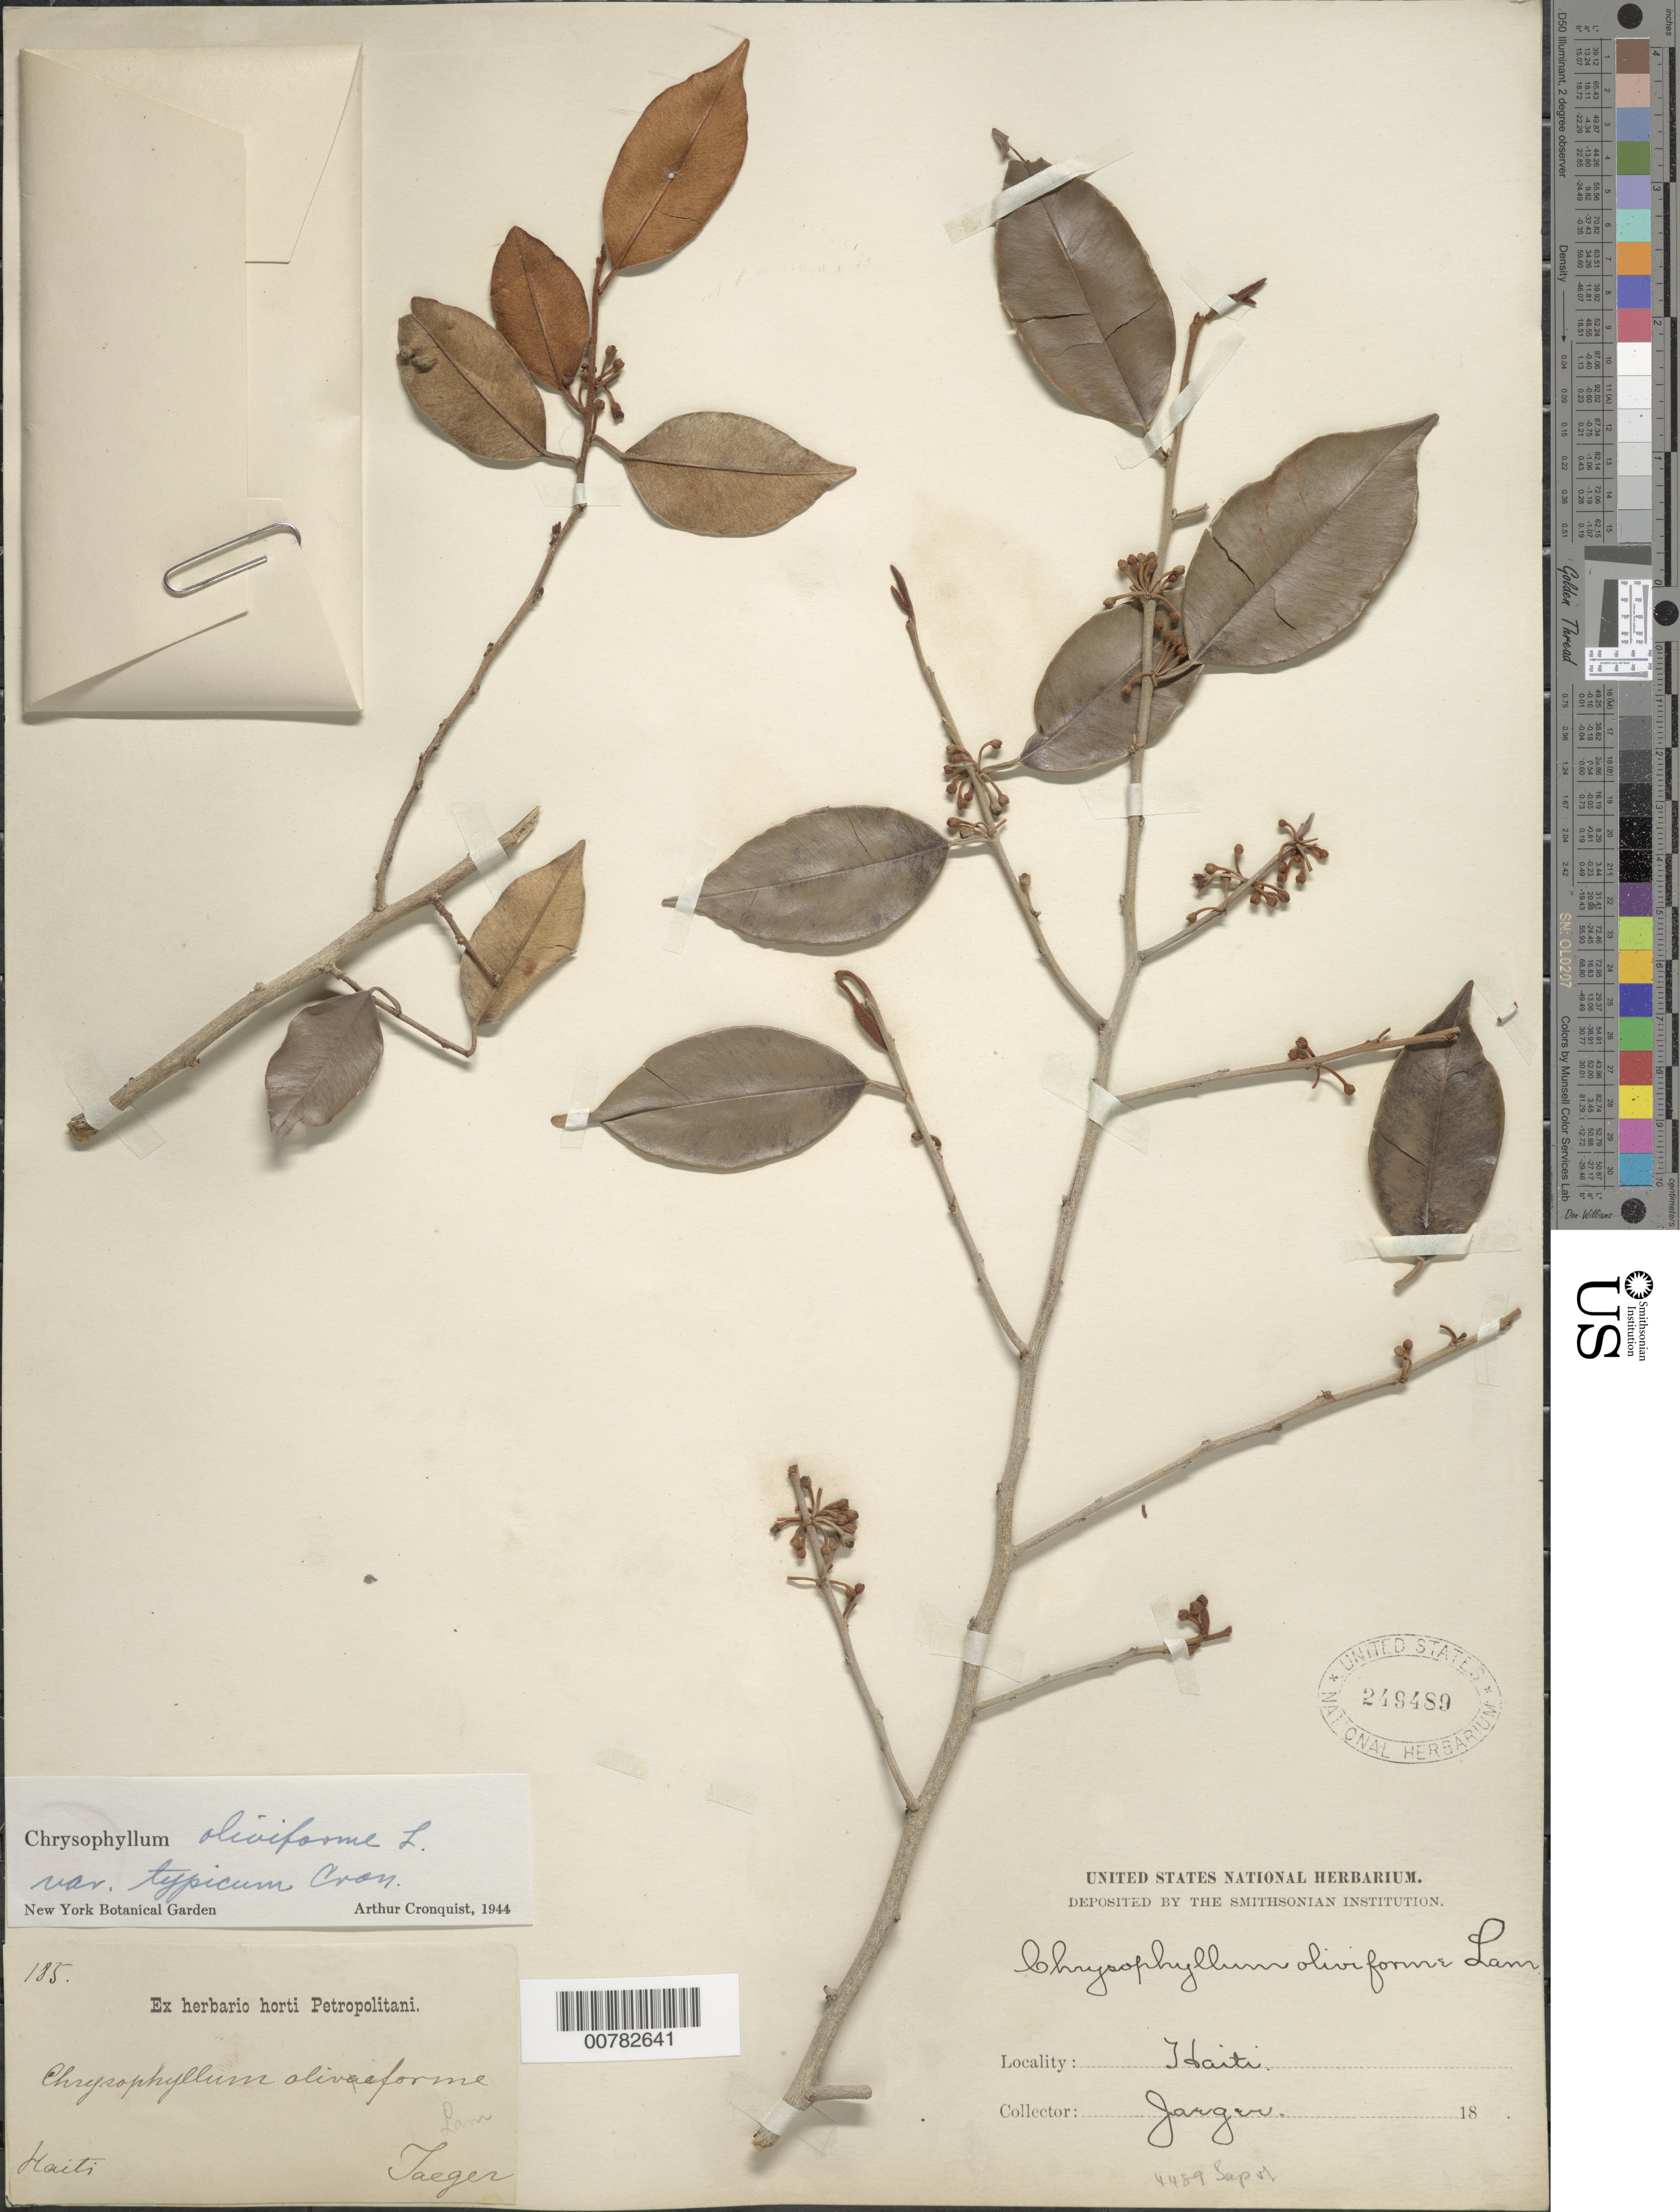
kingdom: Plantae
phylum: Tracheophyta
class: Magnoliopsida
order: Ericales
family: Sapotaceae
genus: Chrysophyllum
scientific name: Chrysophyllum oliviforme subsp. oliviforme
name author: L.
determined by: Cronquist, A. J.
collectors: -. Jaeger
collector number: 185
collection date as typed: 18--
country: Haiti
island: Hispaniola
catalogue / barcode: US 249489